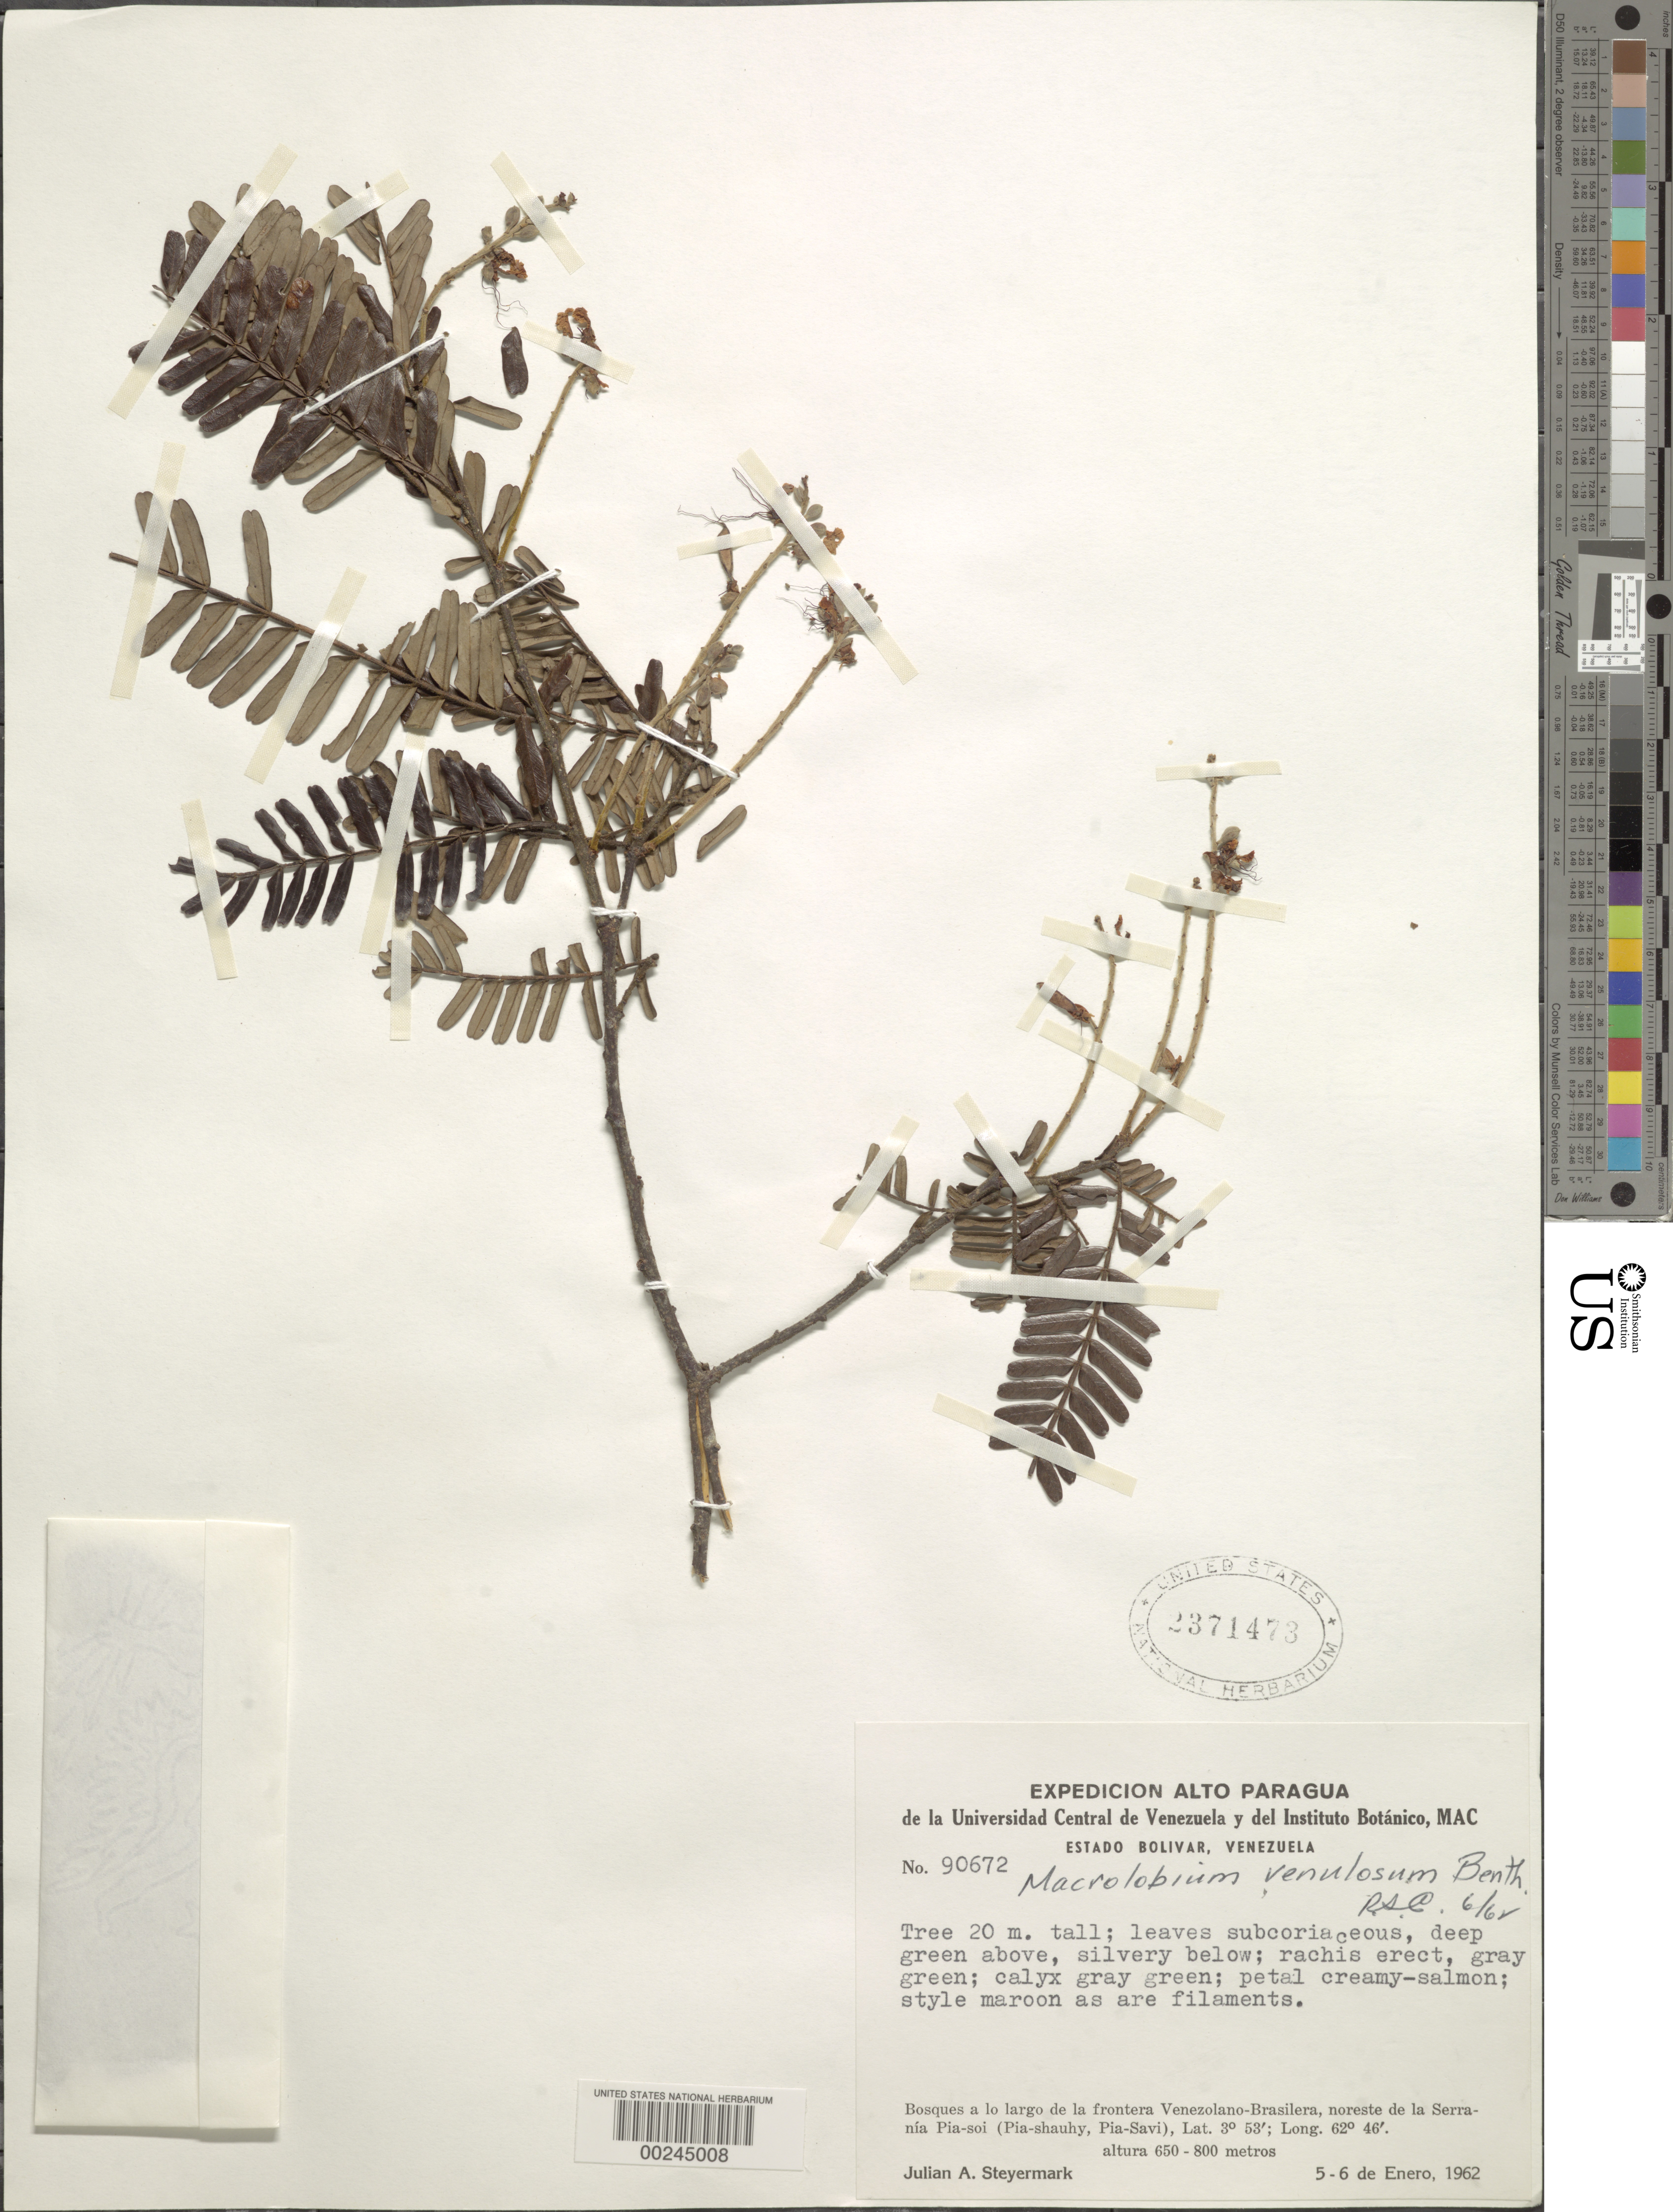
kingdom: Plantae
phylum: Tracheophyta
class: Magnoliopsida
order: Fabales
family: Fabaceae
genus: Macrolobium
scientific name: Macrolobium venulosum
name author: Benth. in Mart.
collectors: J. Steyermark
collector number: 90672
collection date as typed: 05 Jan 1962 and 06 Jan 1962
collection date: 1962-01-05,1962-01-06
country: Venezuela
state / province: Bolivar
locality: Along the venezuela-brazil border, ne of serrania pia-soi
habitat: Forest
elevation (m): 650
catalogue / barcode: US 2371473